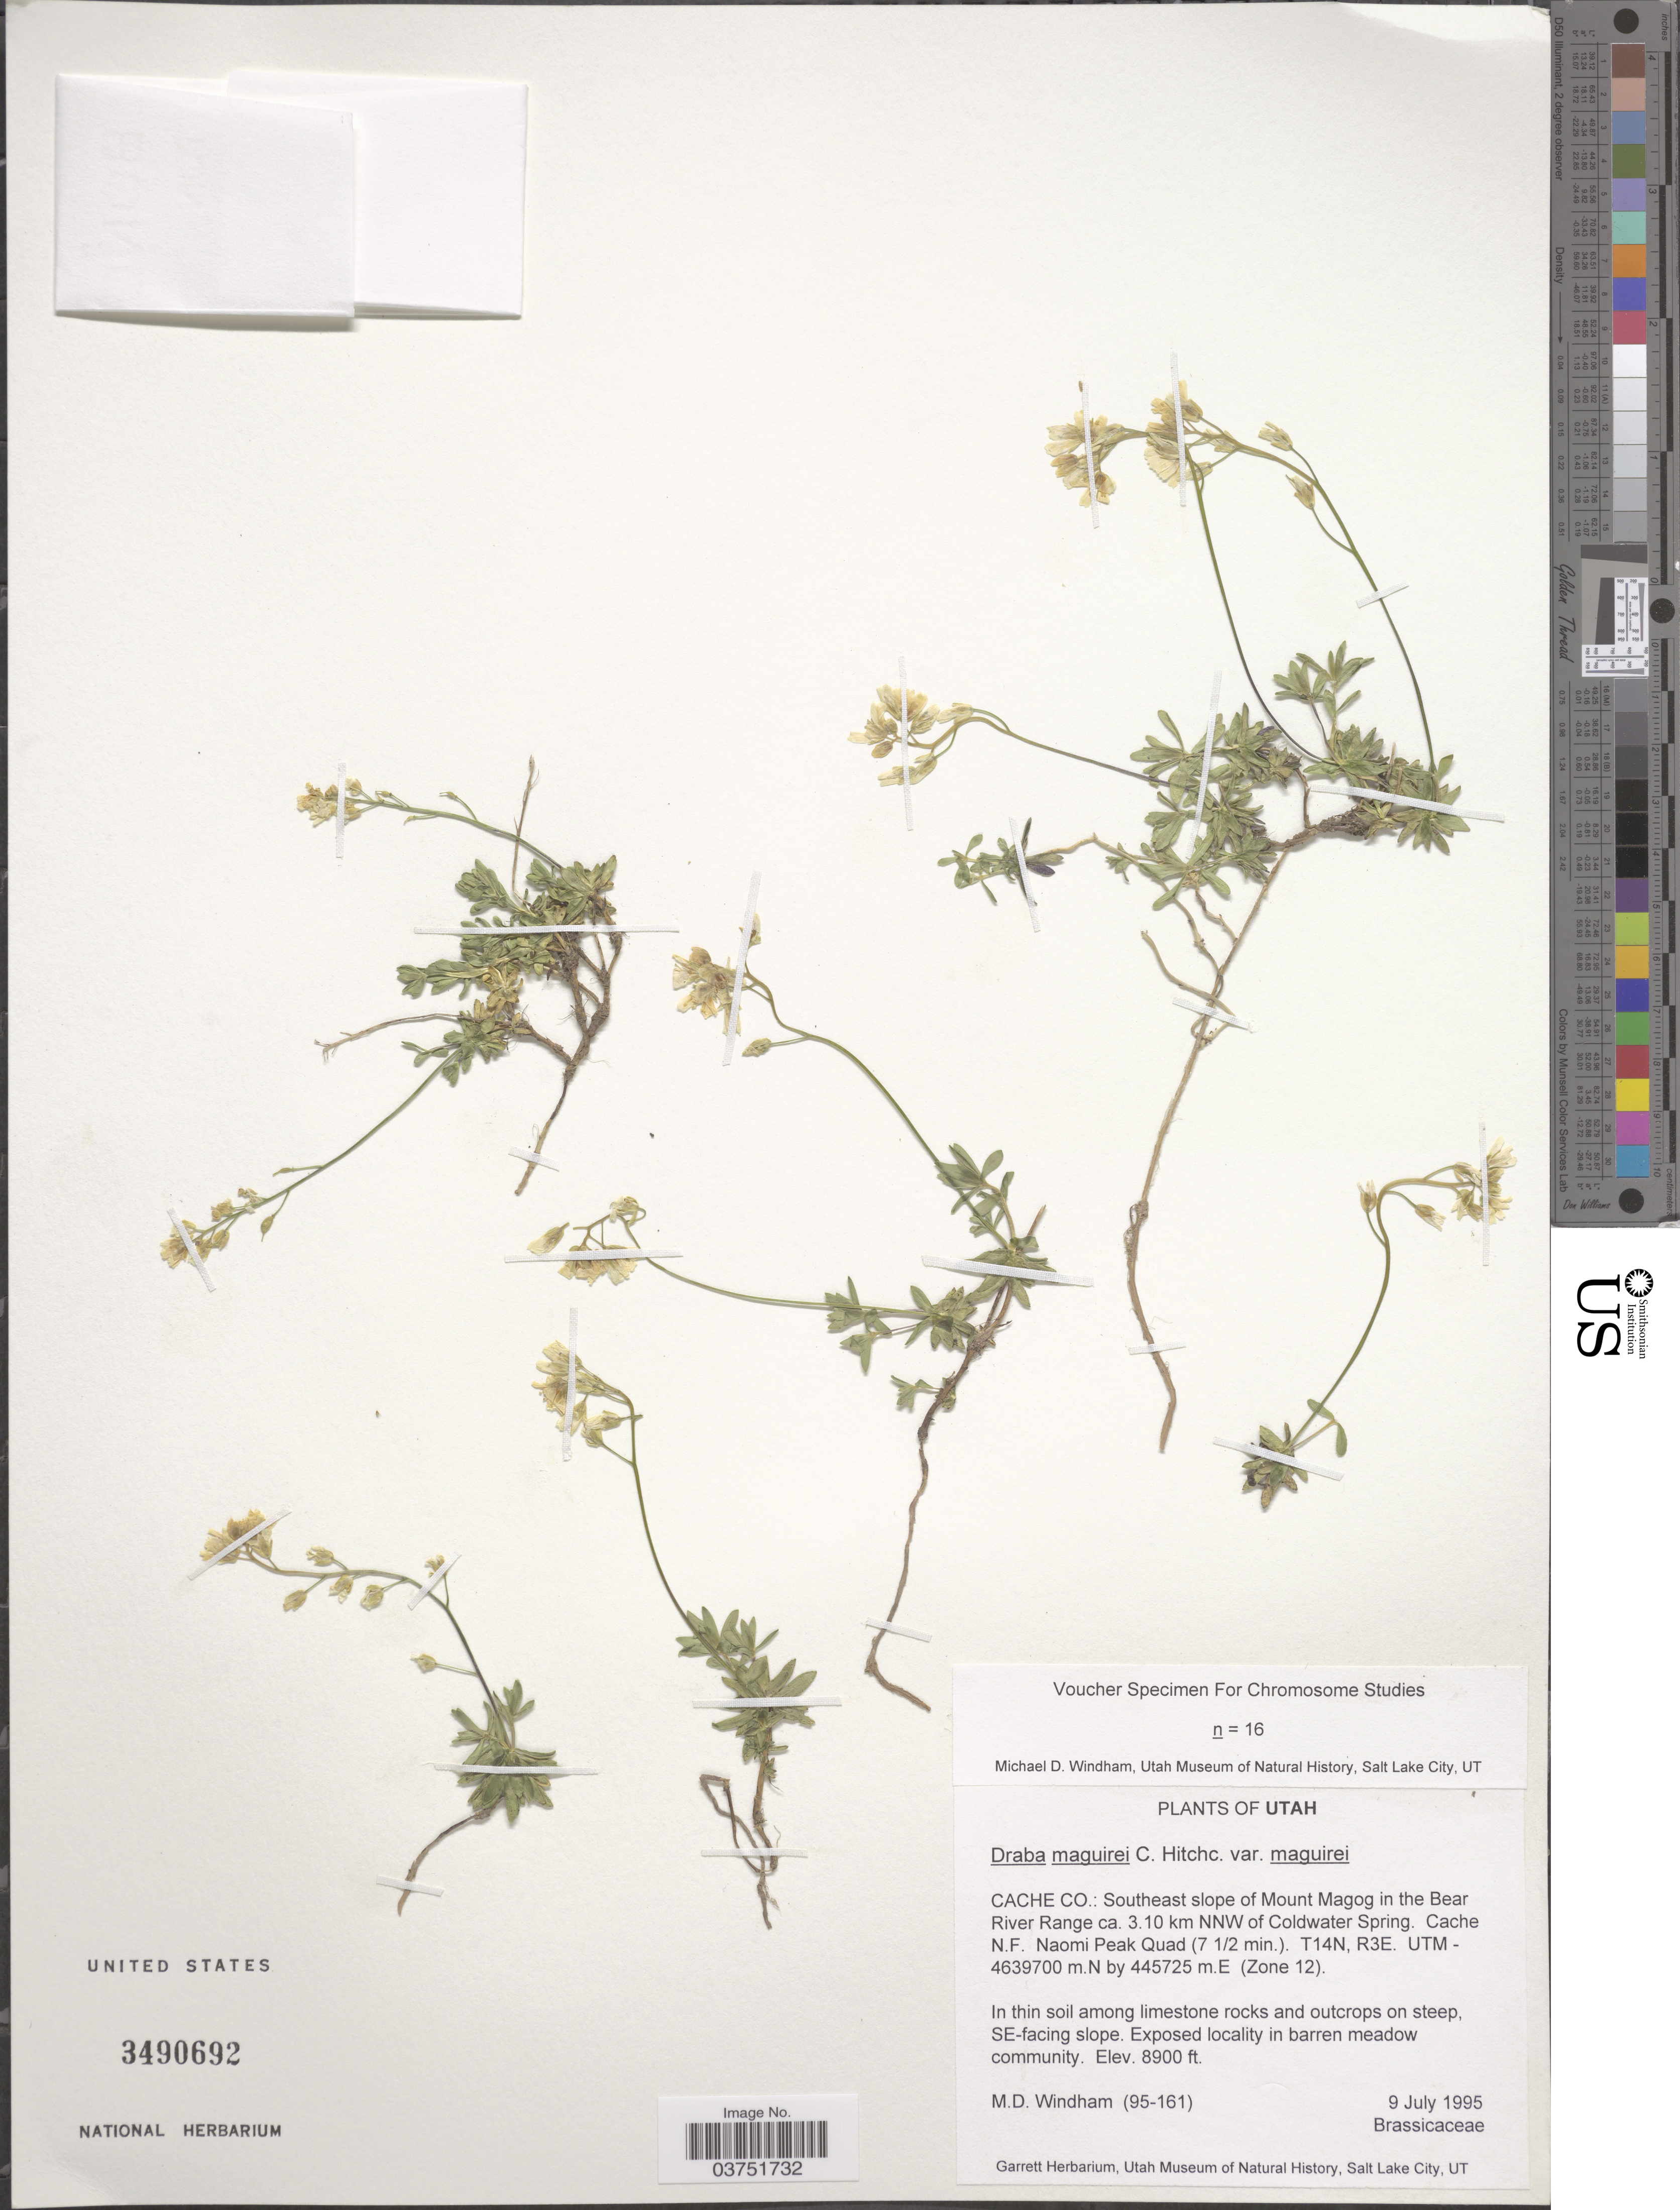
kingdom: Plantae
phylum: Tracheophyta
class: Magnoliopsida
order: Brassicales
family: Brassicaceae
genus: Draba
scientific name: Draba maguirei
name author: C.L. Hitchc.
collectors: M. Windham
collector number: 95-161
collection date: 1995-07-09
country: United States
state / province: Utah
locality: Cache Co.: Southeast slope Mount Magog in the Bear River Range ca. 3.10 km NNW of Coldwater Spring. Cache N.F. Naomi Peak Quad (7 1/2min.). T14N, R3E. UTM (Zone 12). SE-facing slope.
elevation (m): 2713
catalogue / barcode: US 3490692